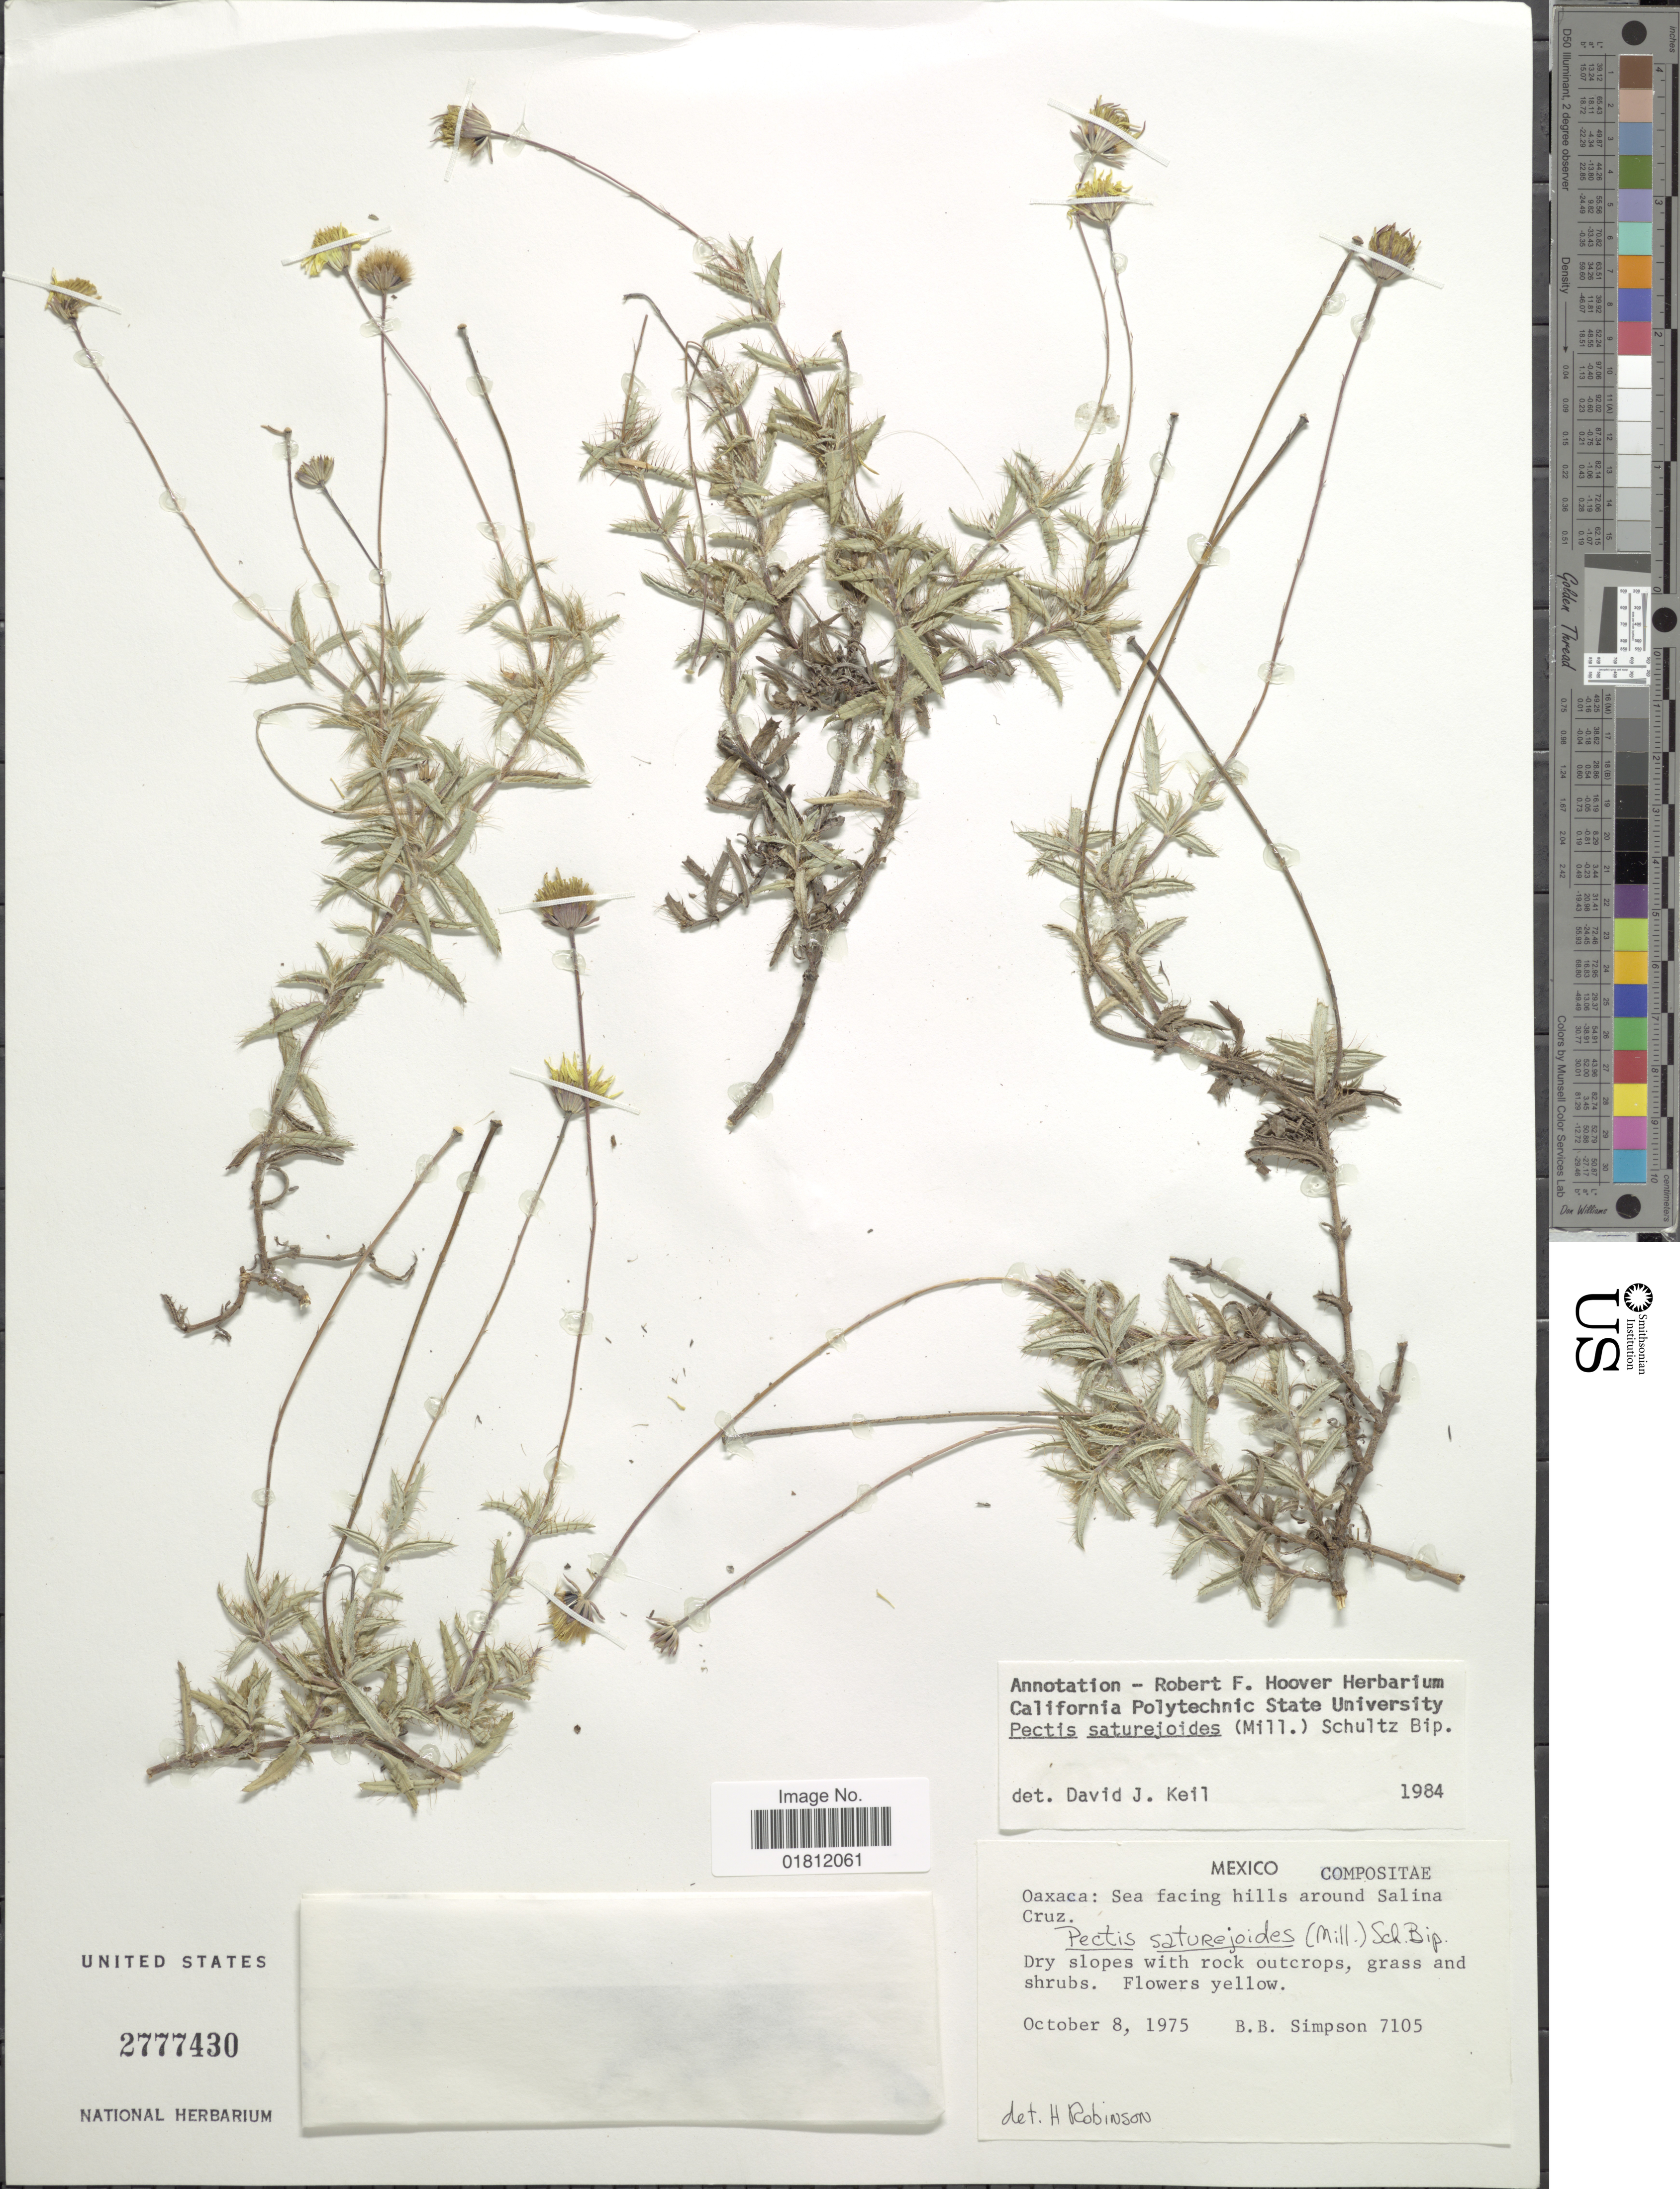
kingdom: Plantae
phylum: Tracheophyta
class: Magnoliopsida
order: Asterales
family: Asteraceae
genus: Pectis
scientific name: Pectis saturejoides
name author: (Mill.) Sch. Bip.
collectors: B. B. Simpson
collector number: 7105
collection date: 1975-10-08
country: Mexico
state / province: Oaxaca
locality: Oaxaca: Sea facing hills around Salina Cruz.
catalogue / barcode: US 2777430